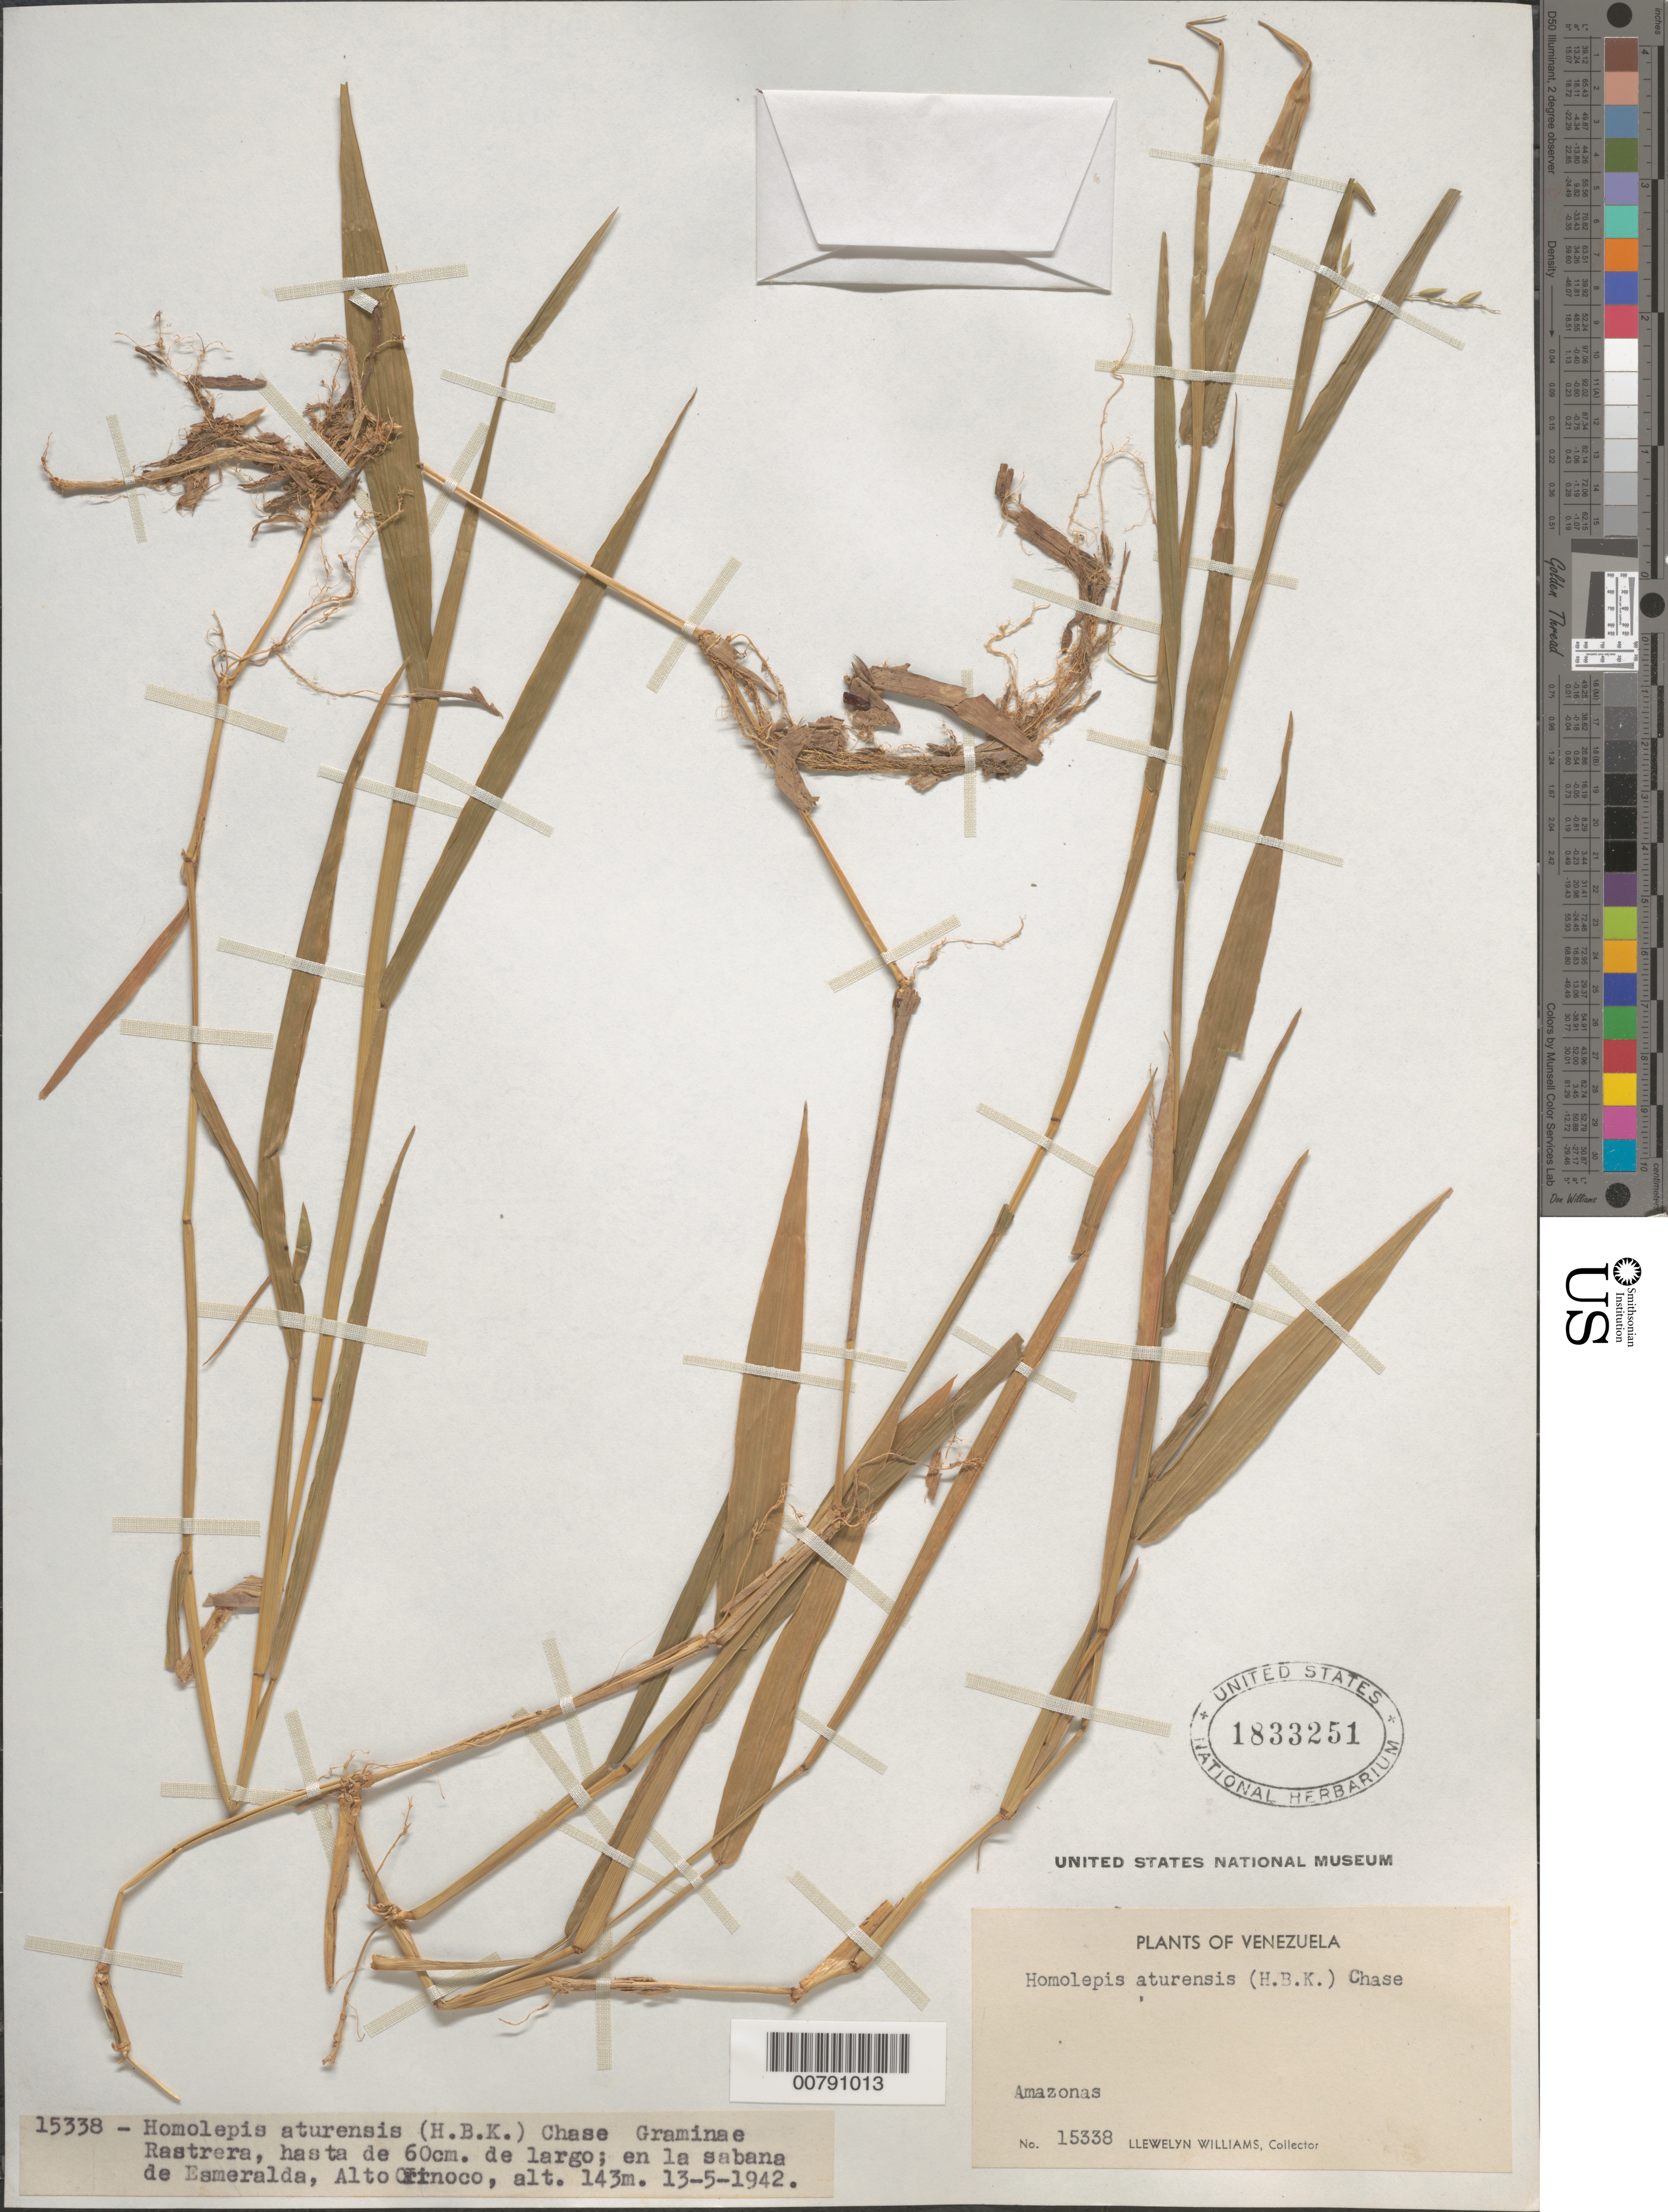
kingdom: Plantae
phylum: Tracheophyta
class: Liliopsida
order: Poales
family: Poaceae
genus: Homolepis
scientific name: Homolepis aturensis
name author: (Kunth) Chase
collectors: Ll. Williams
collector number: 15338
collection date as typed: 13-May-42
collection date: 1942-05-13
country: Venezuela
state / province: Amazonas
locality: Esmeralda, Alto Orinoco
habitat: Sabana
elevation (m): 143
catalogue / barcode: US 1833251